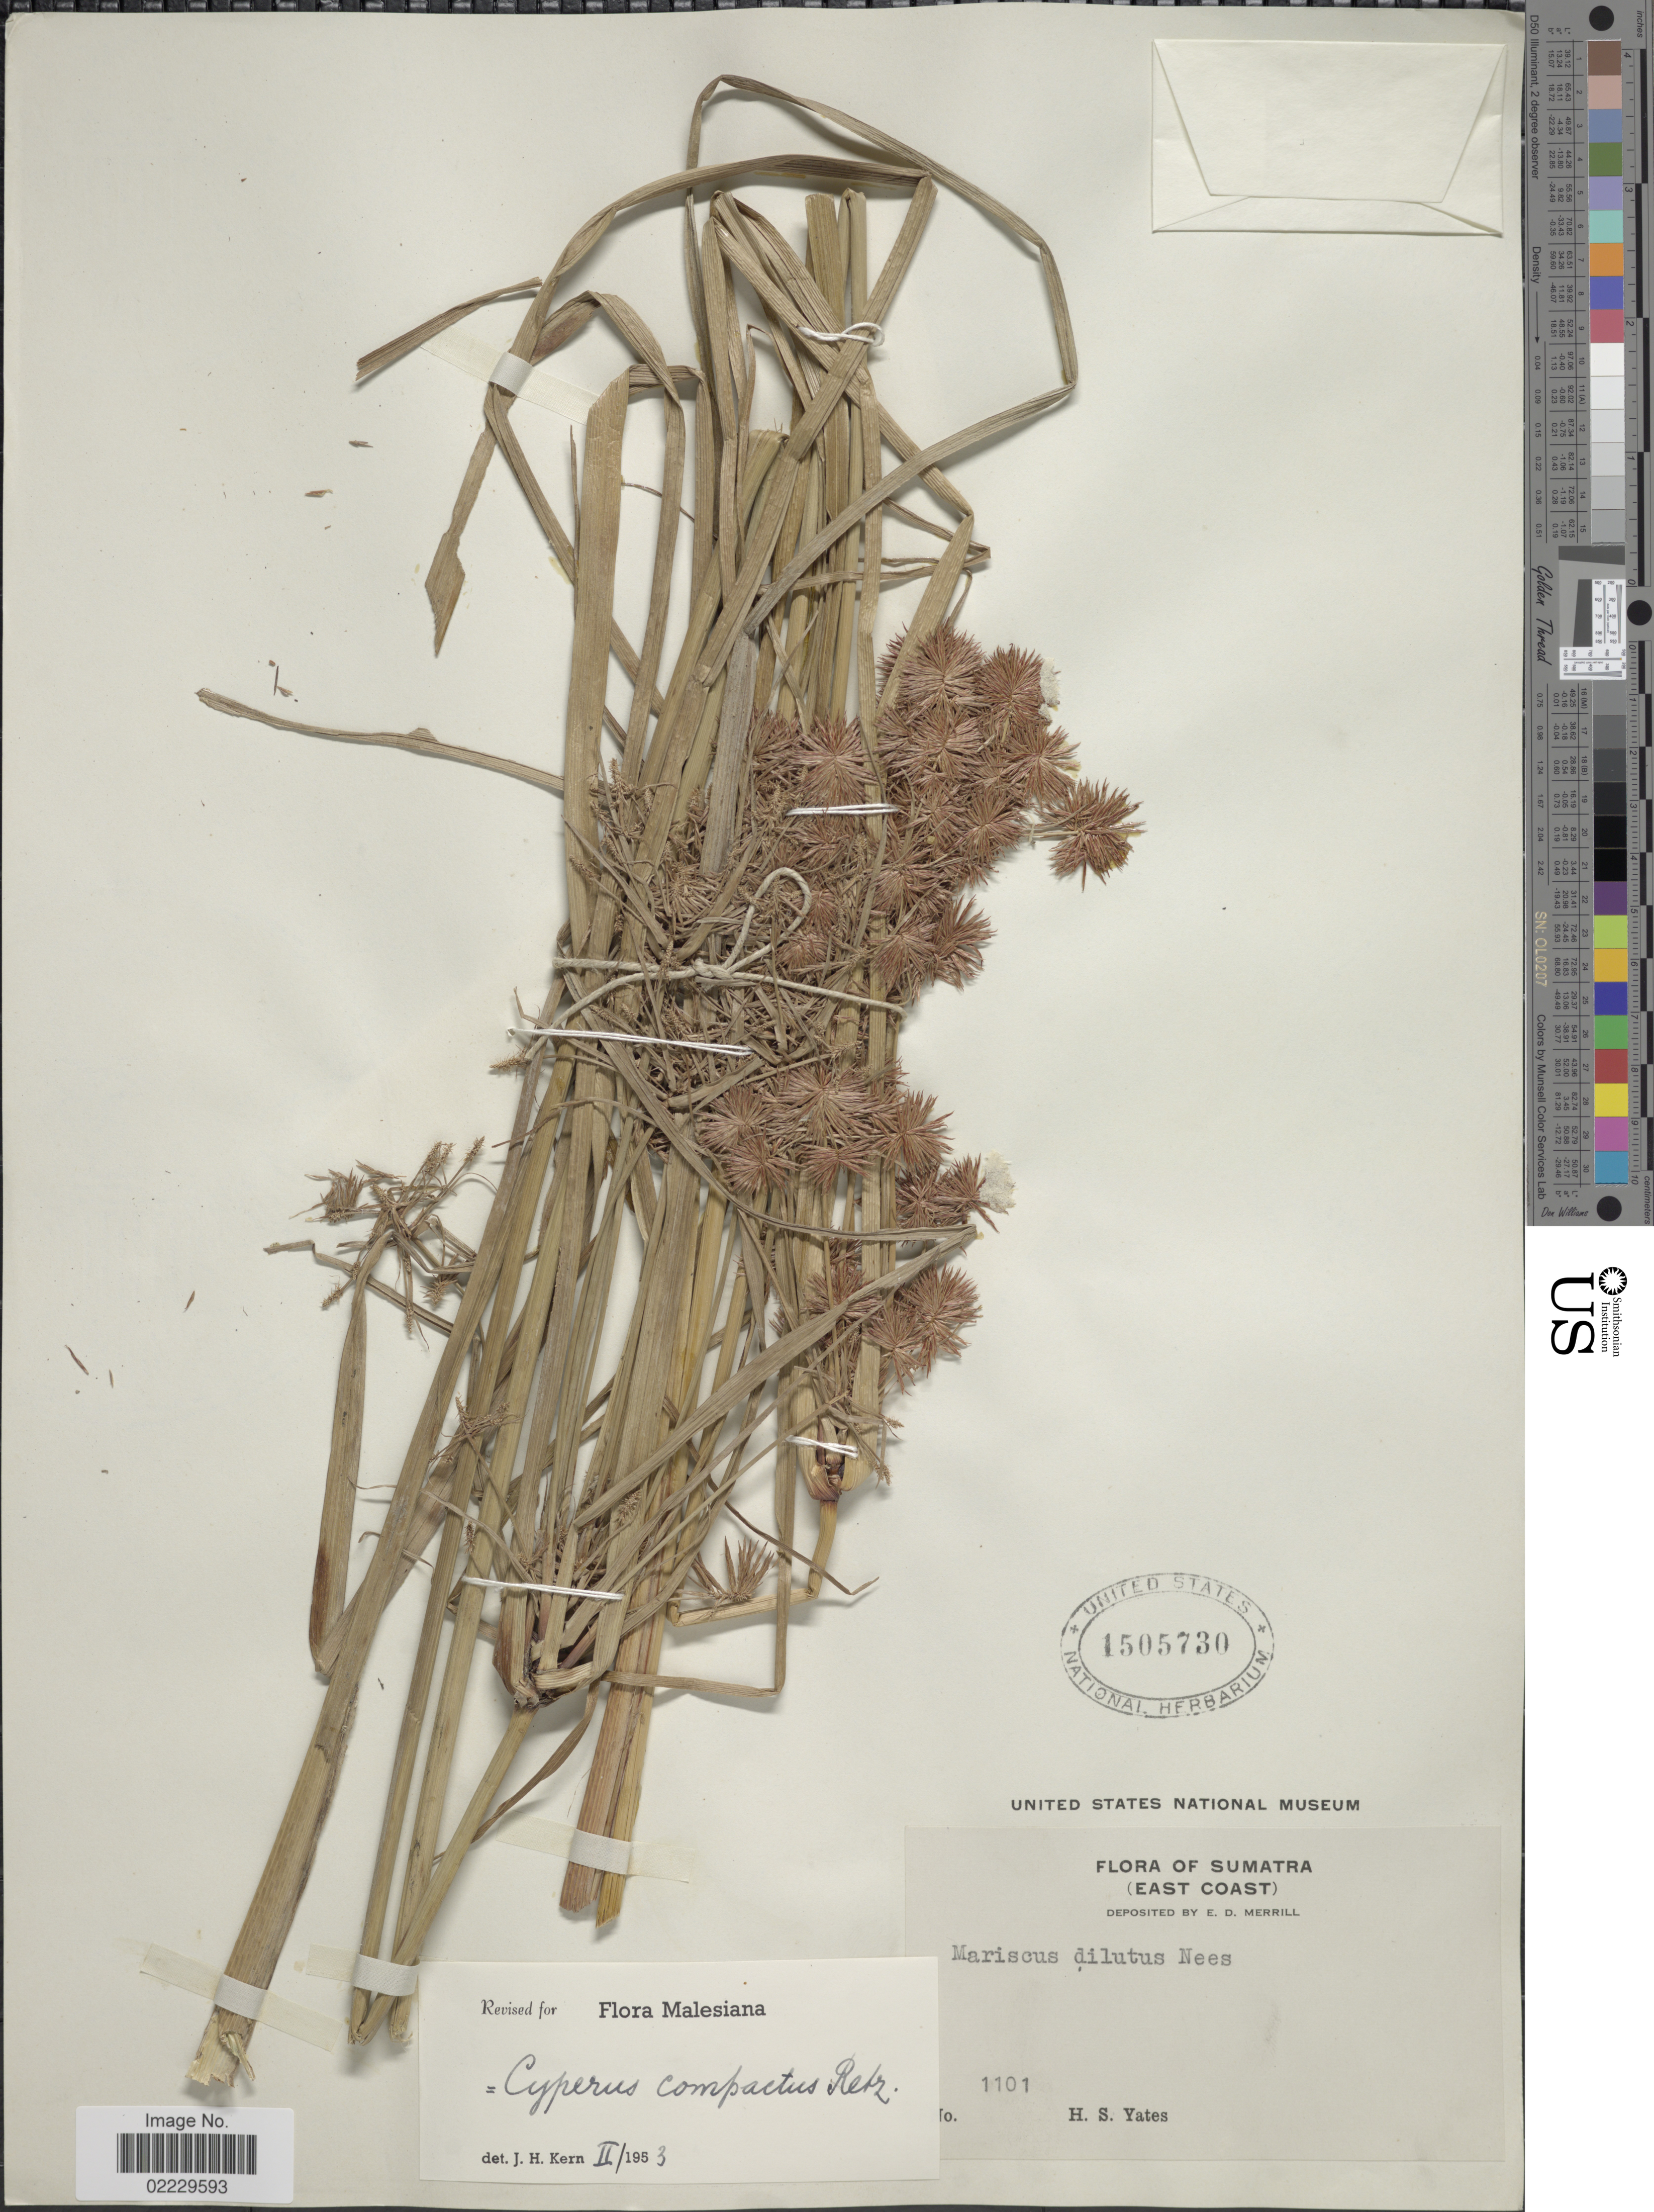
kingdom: Plantae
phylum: Tracheophyta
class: Liliopsida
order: Poales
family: Cyperaceae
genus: Cyperus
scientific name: Cyperus compactus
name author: Retz.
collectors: H. S. Yates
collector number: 1101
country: Indonesia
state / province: Sumatra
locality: East Coast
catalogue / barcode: US 1505730